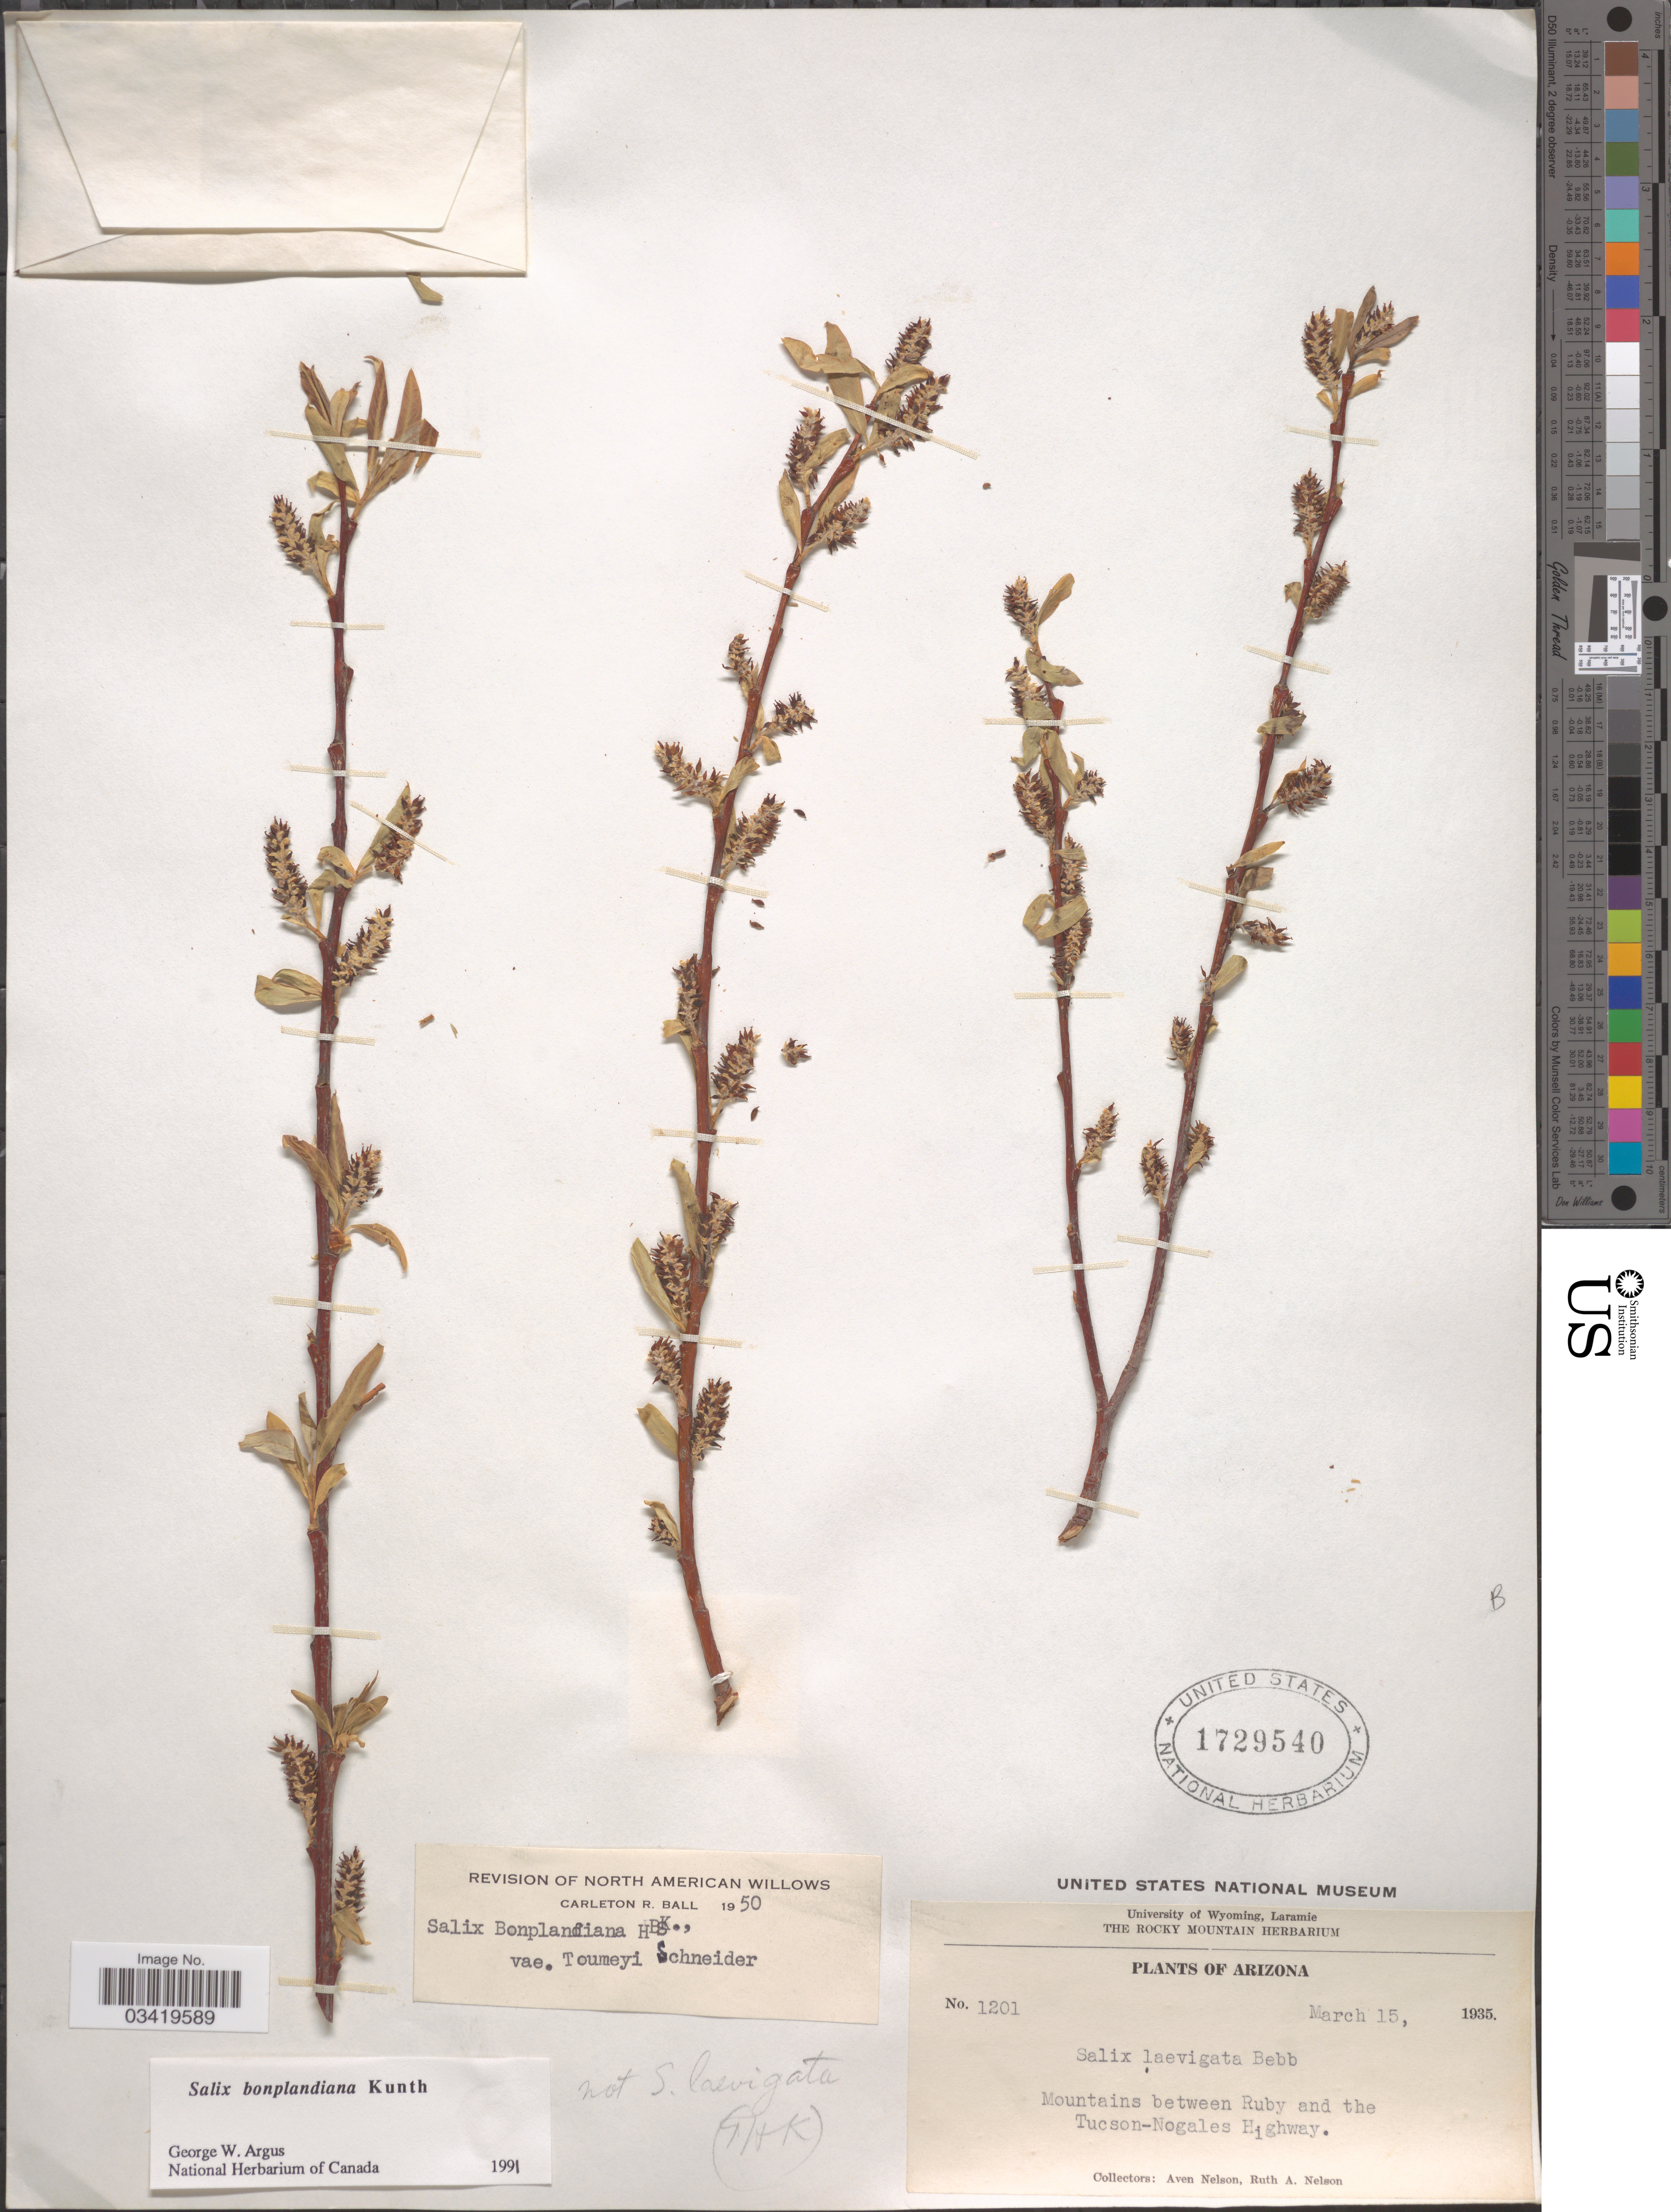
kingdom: Plantae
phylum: Tracheophyta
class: Magnoliopsida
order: Malpighiales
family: Salicaceae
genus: Salix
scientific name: Salix bonplandiana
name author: Kunth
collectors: A. Nelson & R. A. Nelson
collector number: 1201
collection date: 1935-03-15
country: United States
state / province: Arizona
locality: Mountains between Ruby and the Tucson-Nogales Highway.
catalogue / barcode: US 1729540